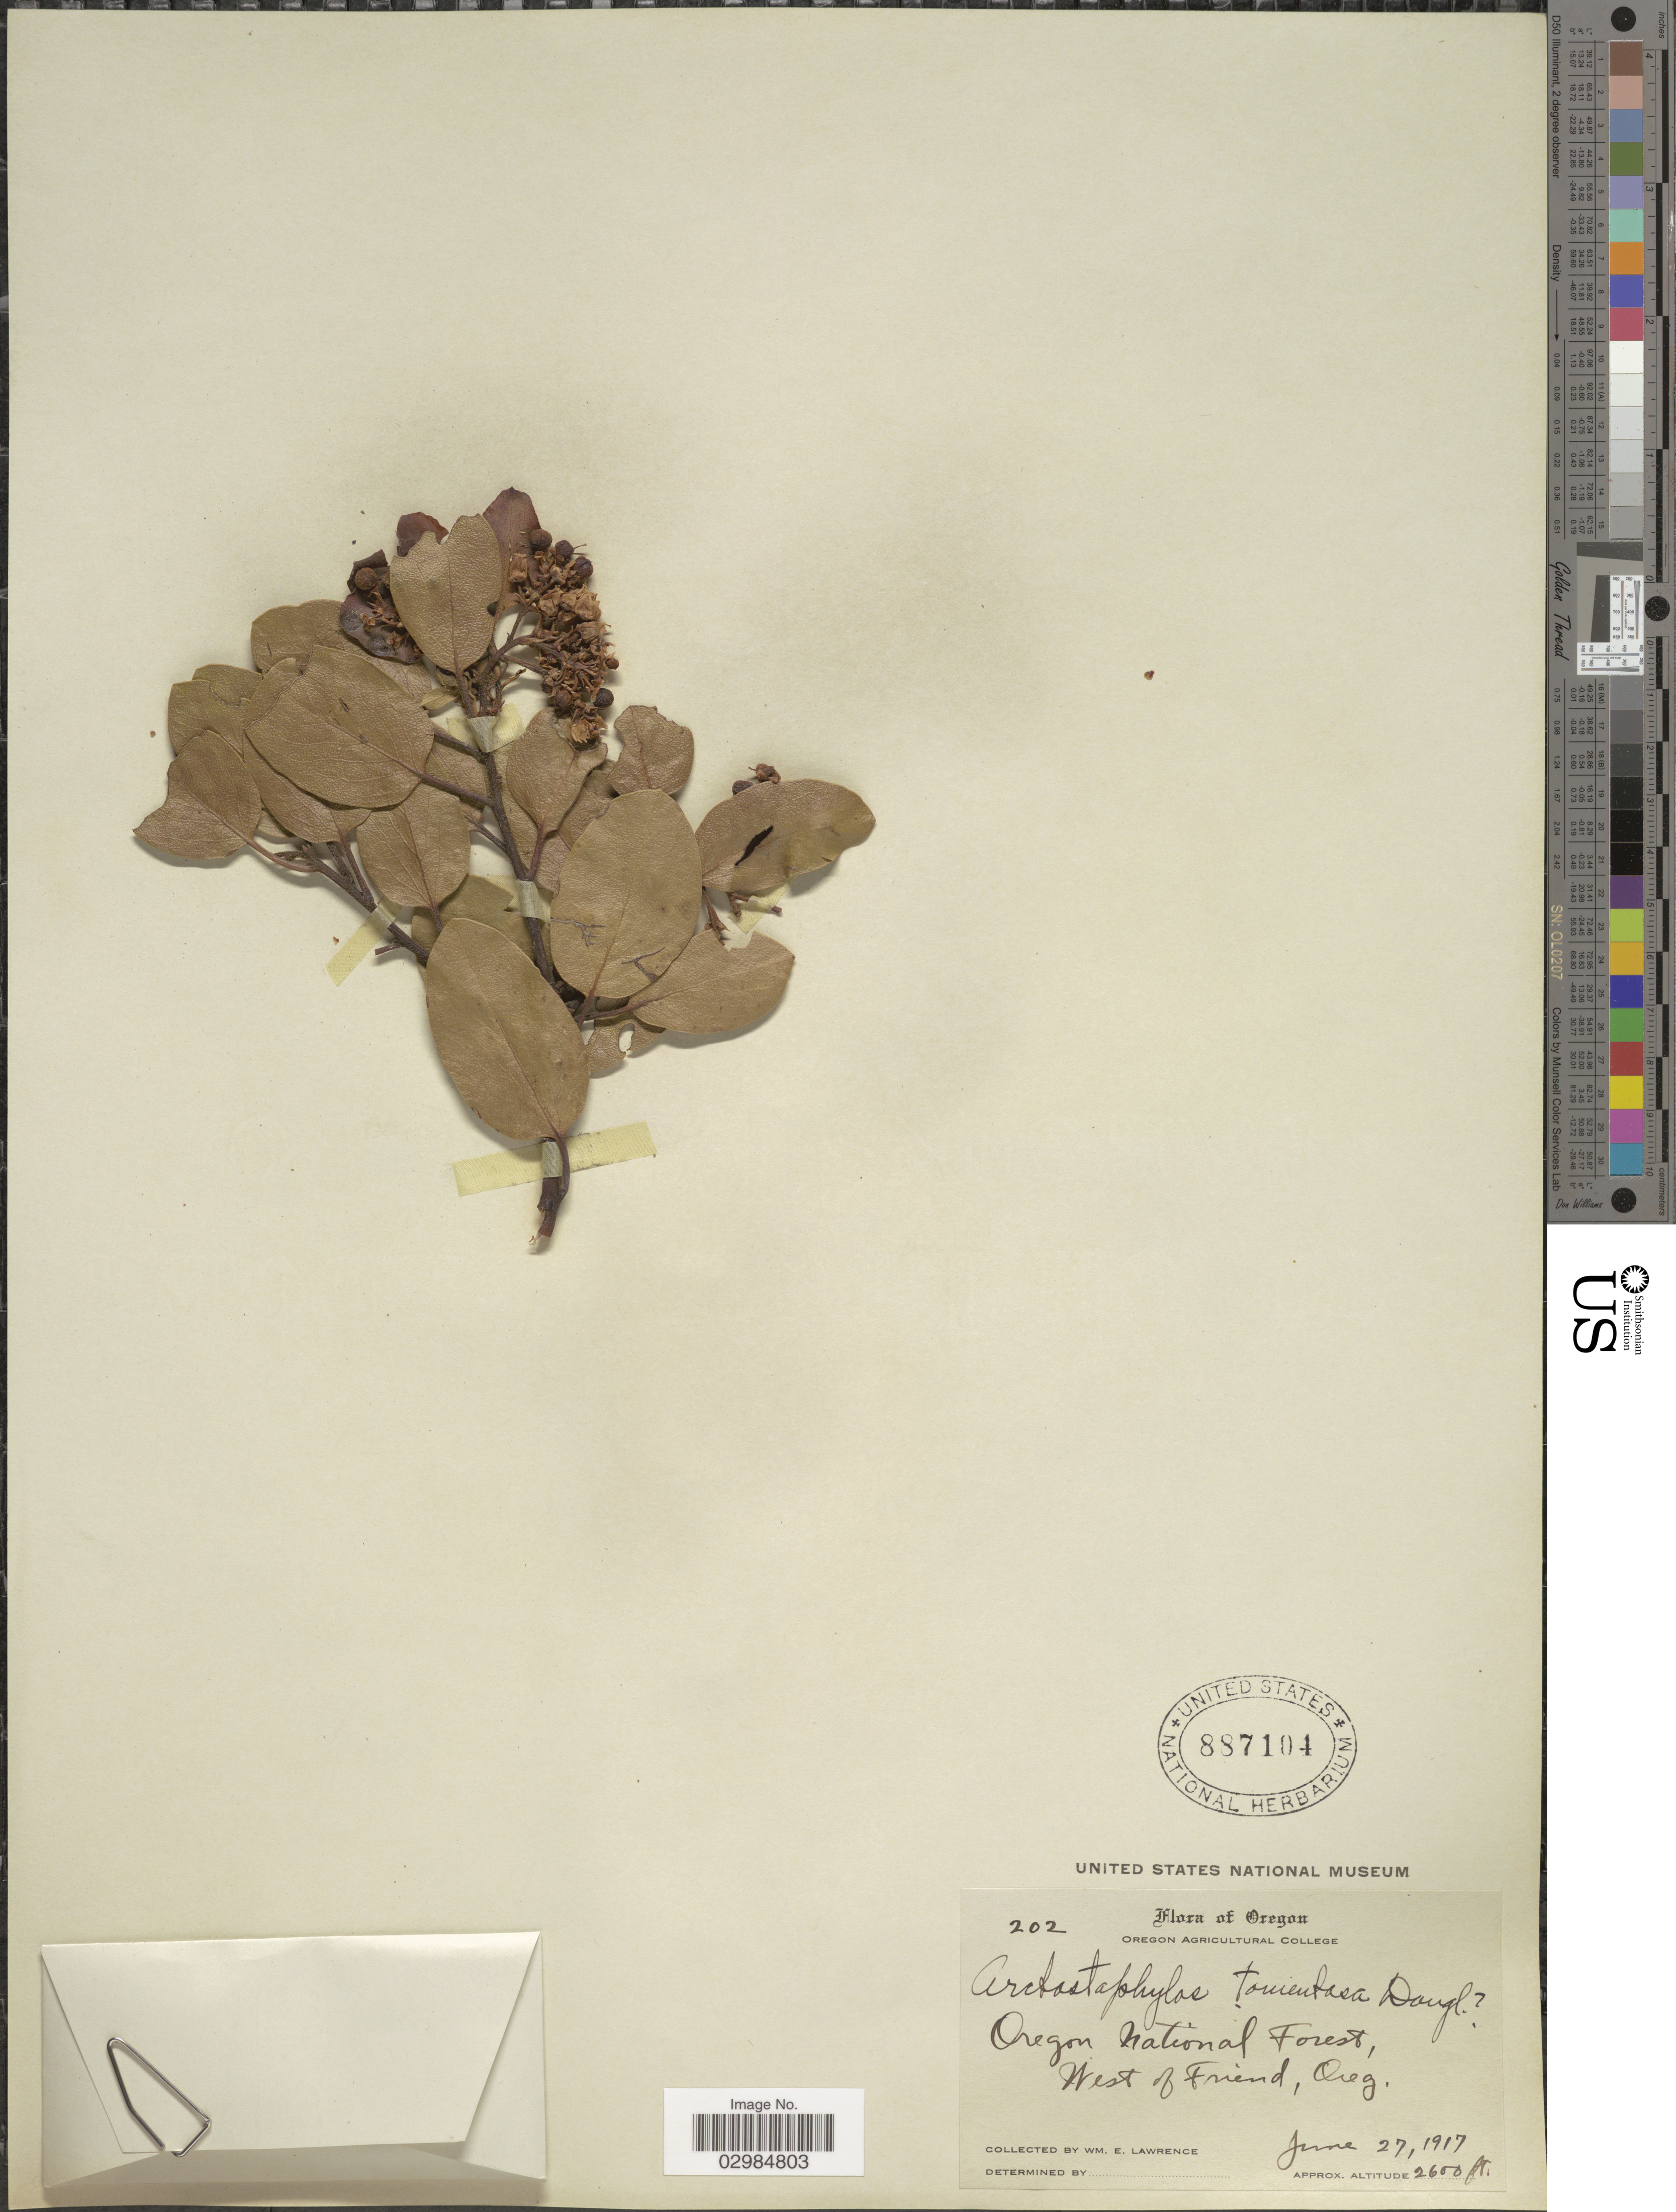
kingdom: Plantae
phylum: Tracheophyta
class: Magnoliopsida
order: Ericales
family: Ericaceae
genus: Arctostaphylos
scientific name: Arctostaphylos tomentosa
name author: (Pursh) Lindl.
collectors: W. Lawrence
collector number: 202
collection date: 1917-06-27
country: United States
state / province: Oregon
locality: Oregon National Forest, West of Friend, Oreg.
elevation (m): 792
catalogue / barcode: US 887104